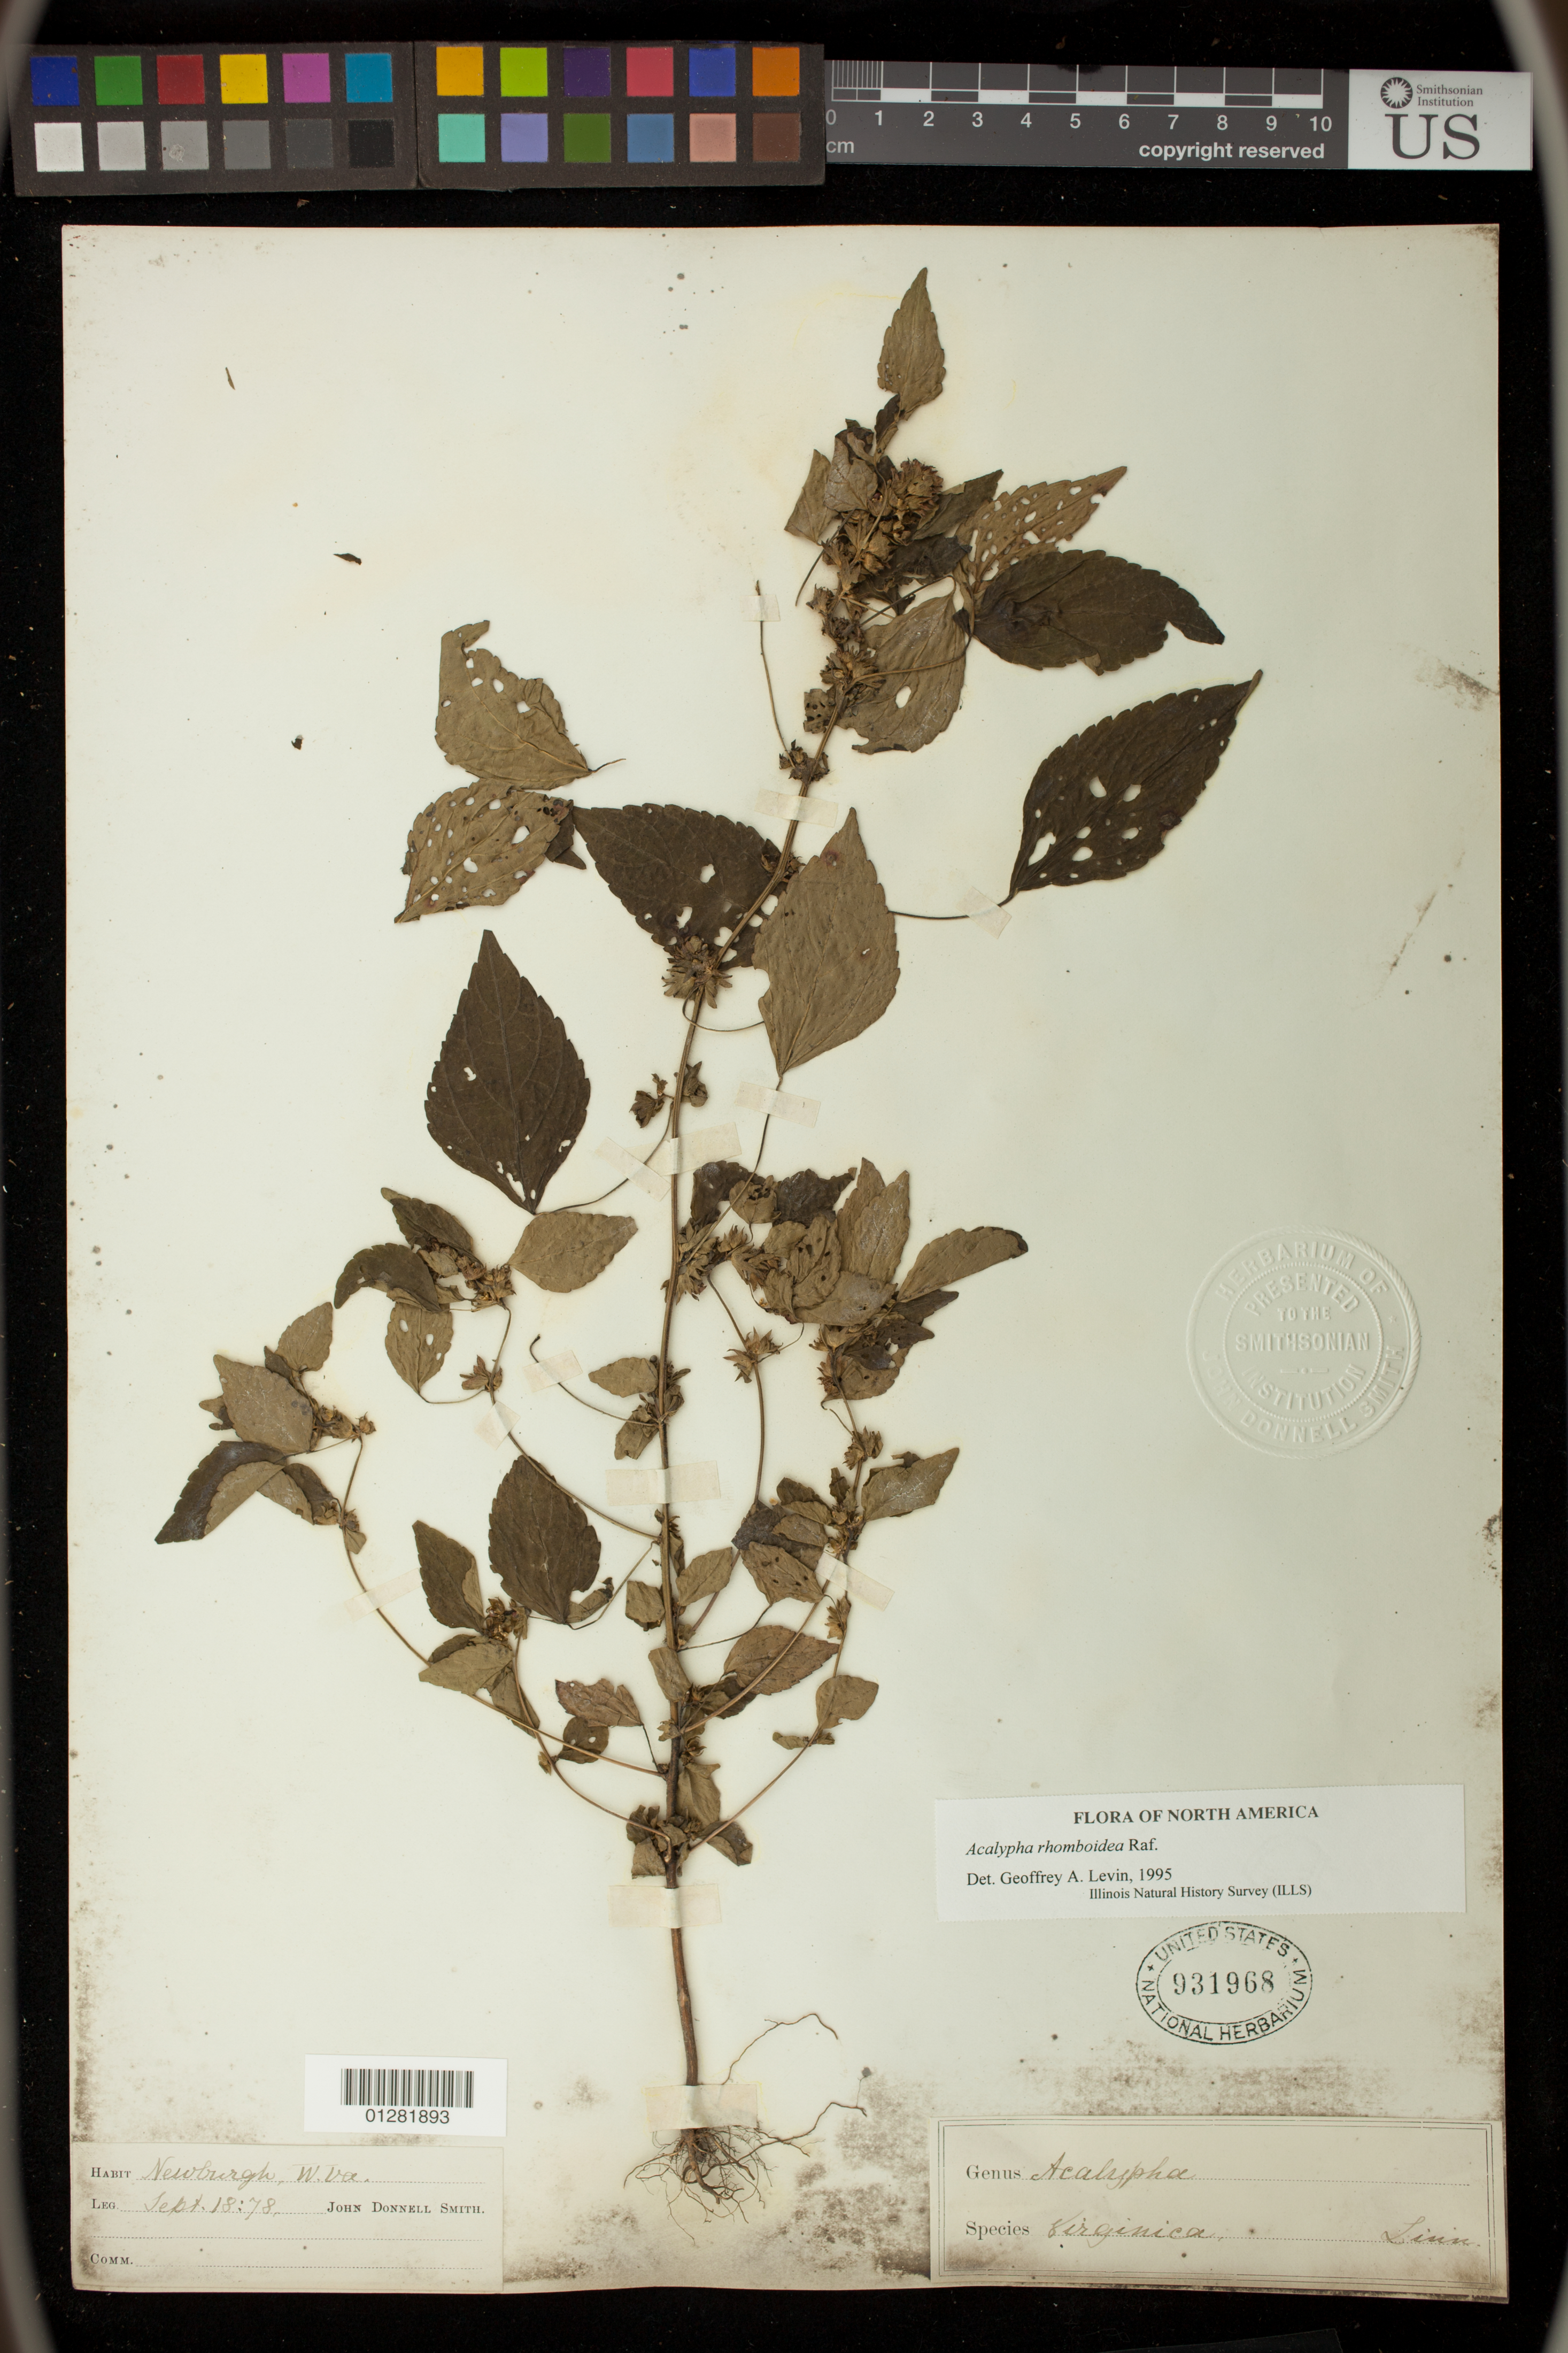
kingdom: Plantae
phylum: Tracheophyta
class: Magnoliopsida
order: Malpighiales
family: Euphorbiaceae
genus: Acalypha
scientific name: Acalypha rhomboidea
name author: Raf.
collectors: J. Donnell Smith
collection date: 1878-09-18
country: United States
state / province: West Virginia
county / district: Preston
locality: Newburgh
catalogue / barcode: US 931968